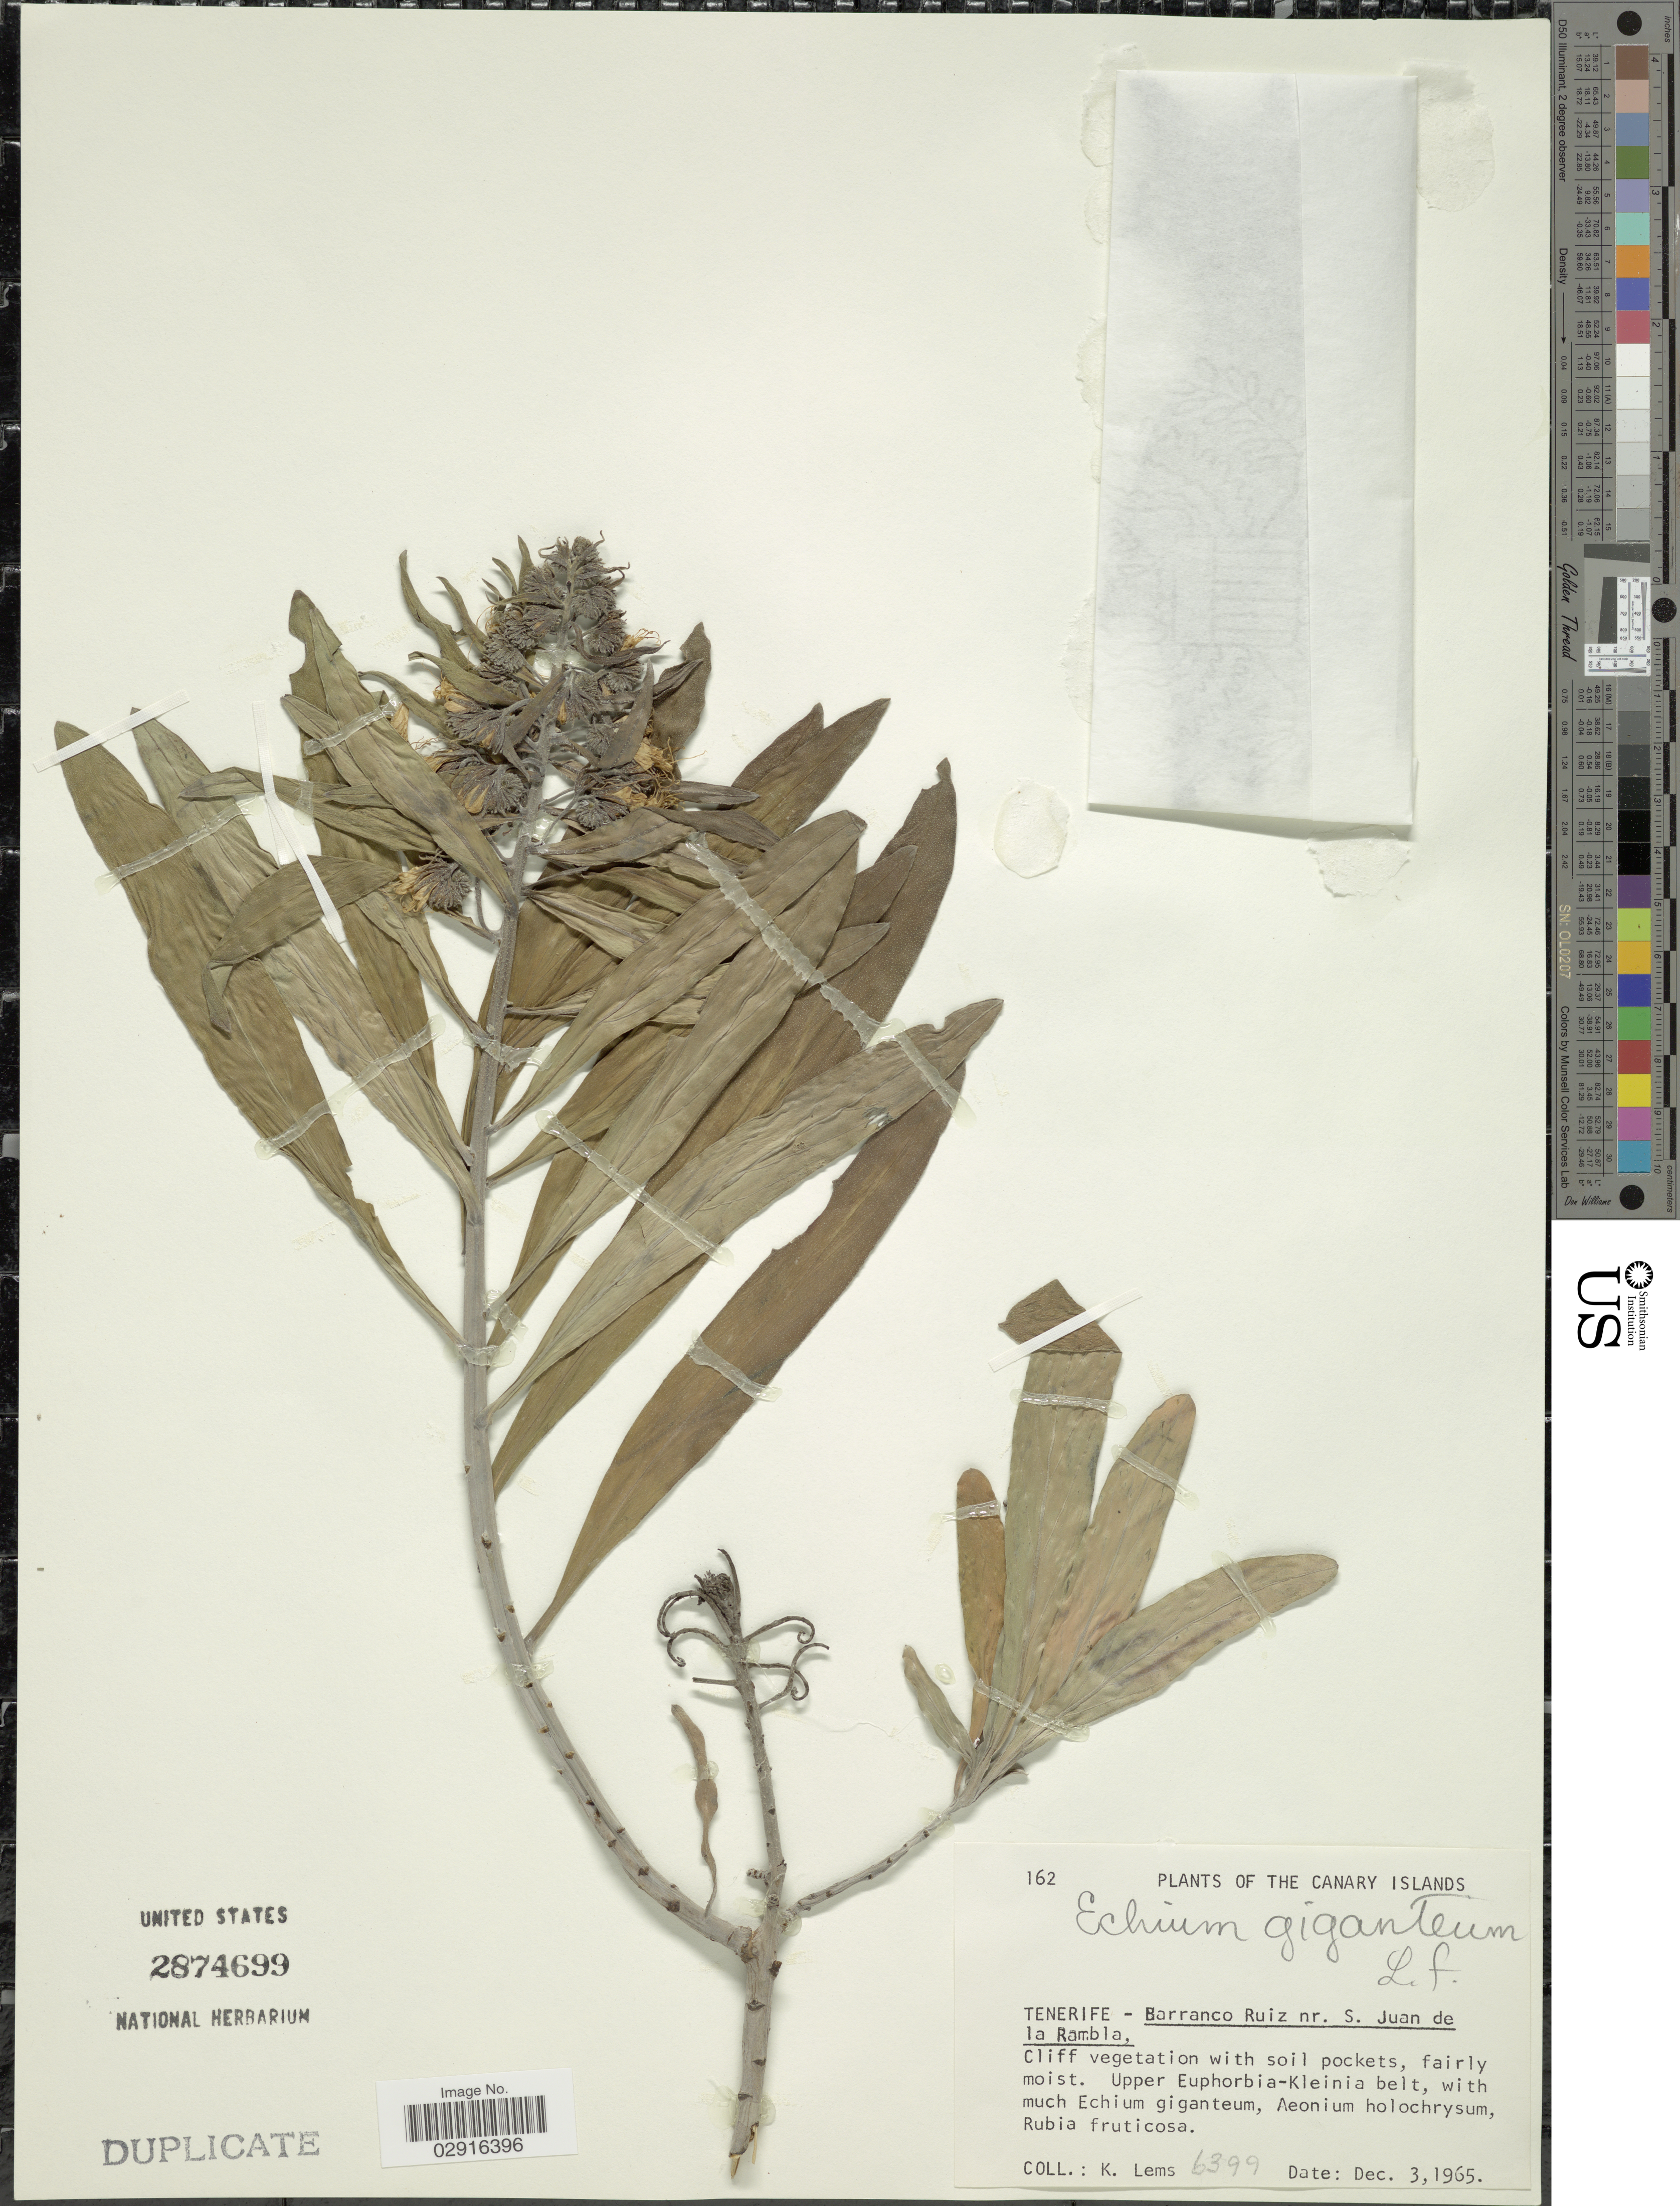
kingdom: Plantae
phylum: Tracheophyta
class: Magnoliopsida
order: Boraginales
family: Boraginaceae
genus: Echium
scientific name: Echium giganteum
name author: L. f.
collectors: K. Lems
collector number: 6399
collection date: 1965-12-03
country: Spain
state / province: Canarias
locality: Canary Islands. Tenerife - Barranco Ruiz nr. S. Juan de la Rambla.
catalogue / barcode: US 2874699